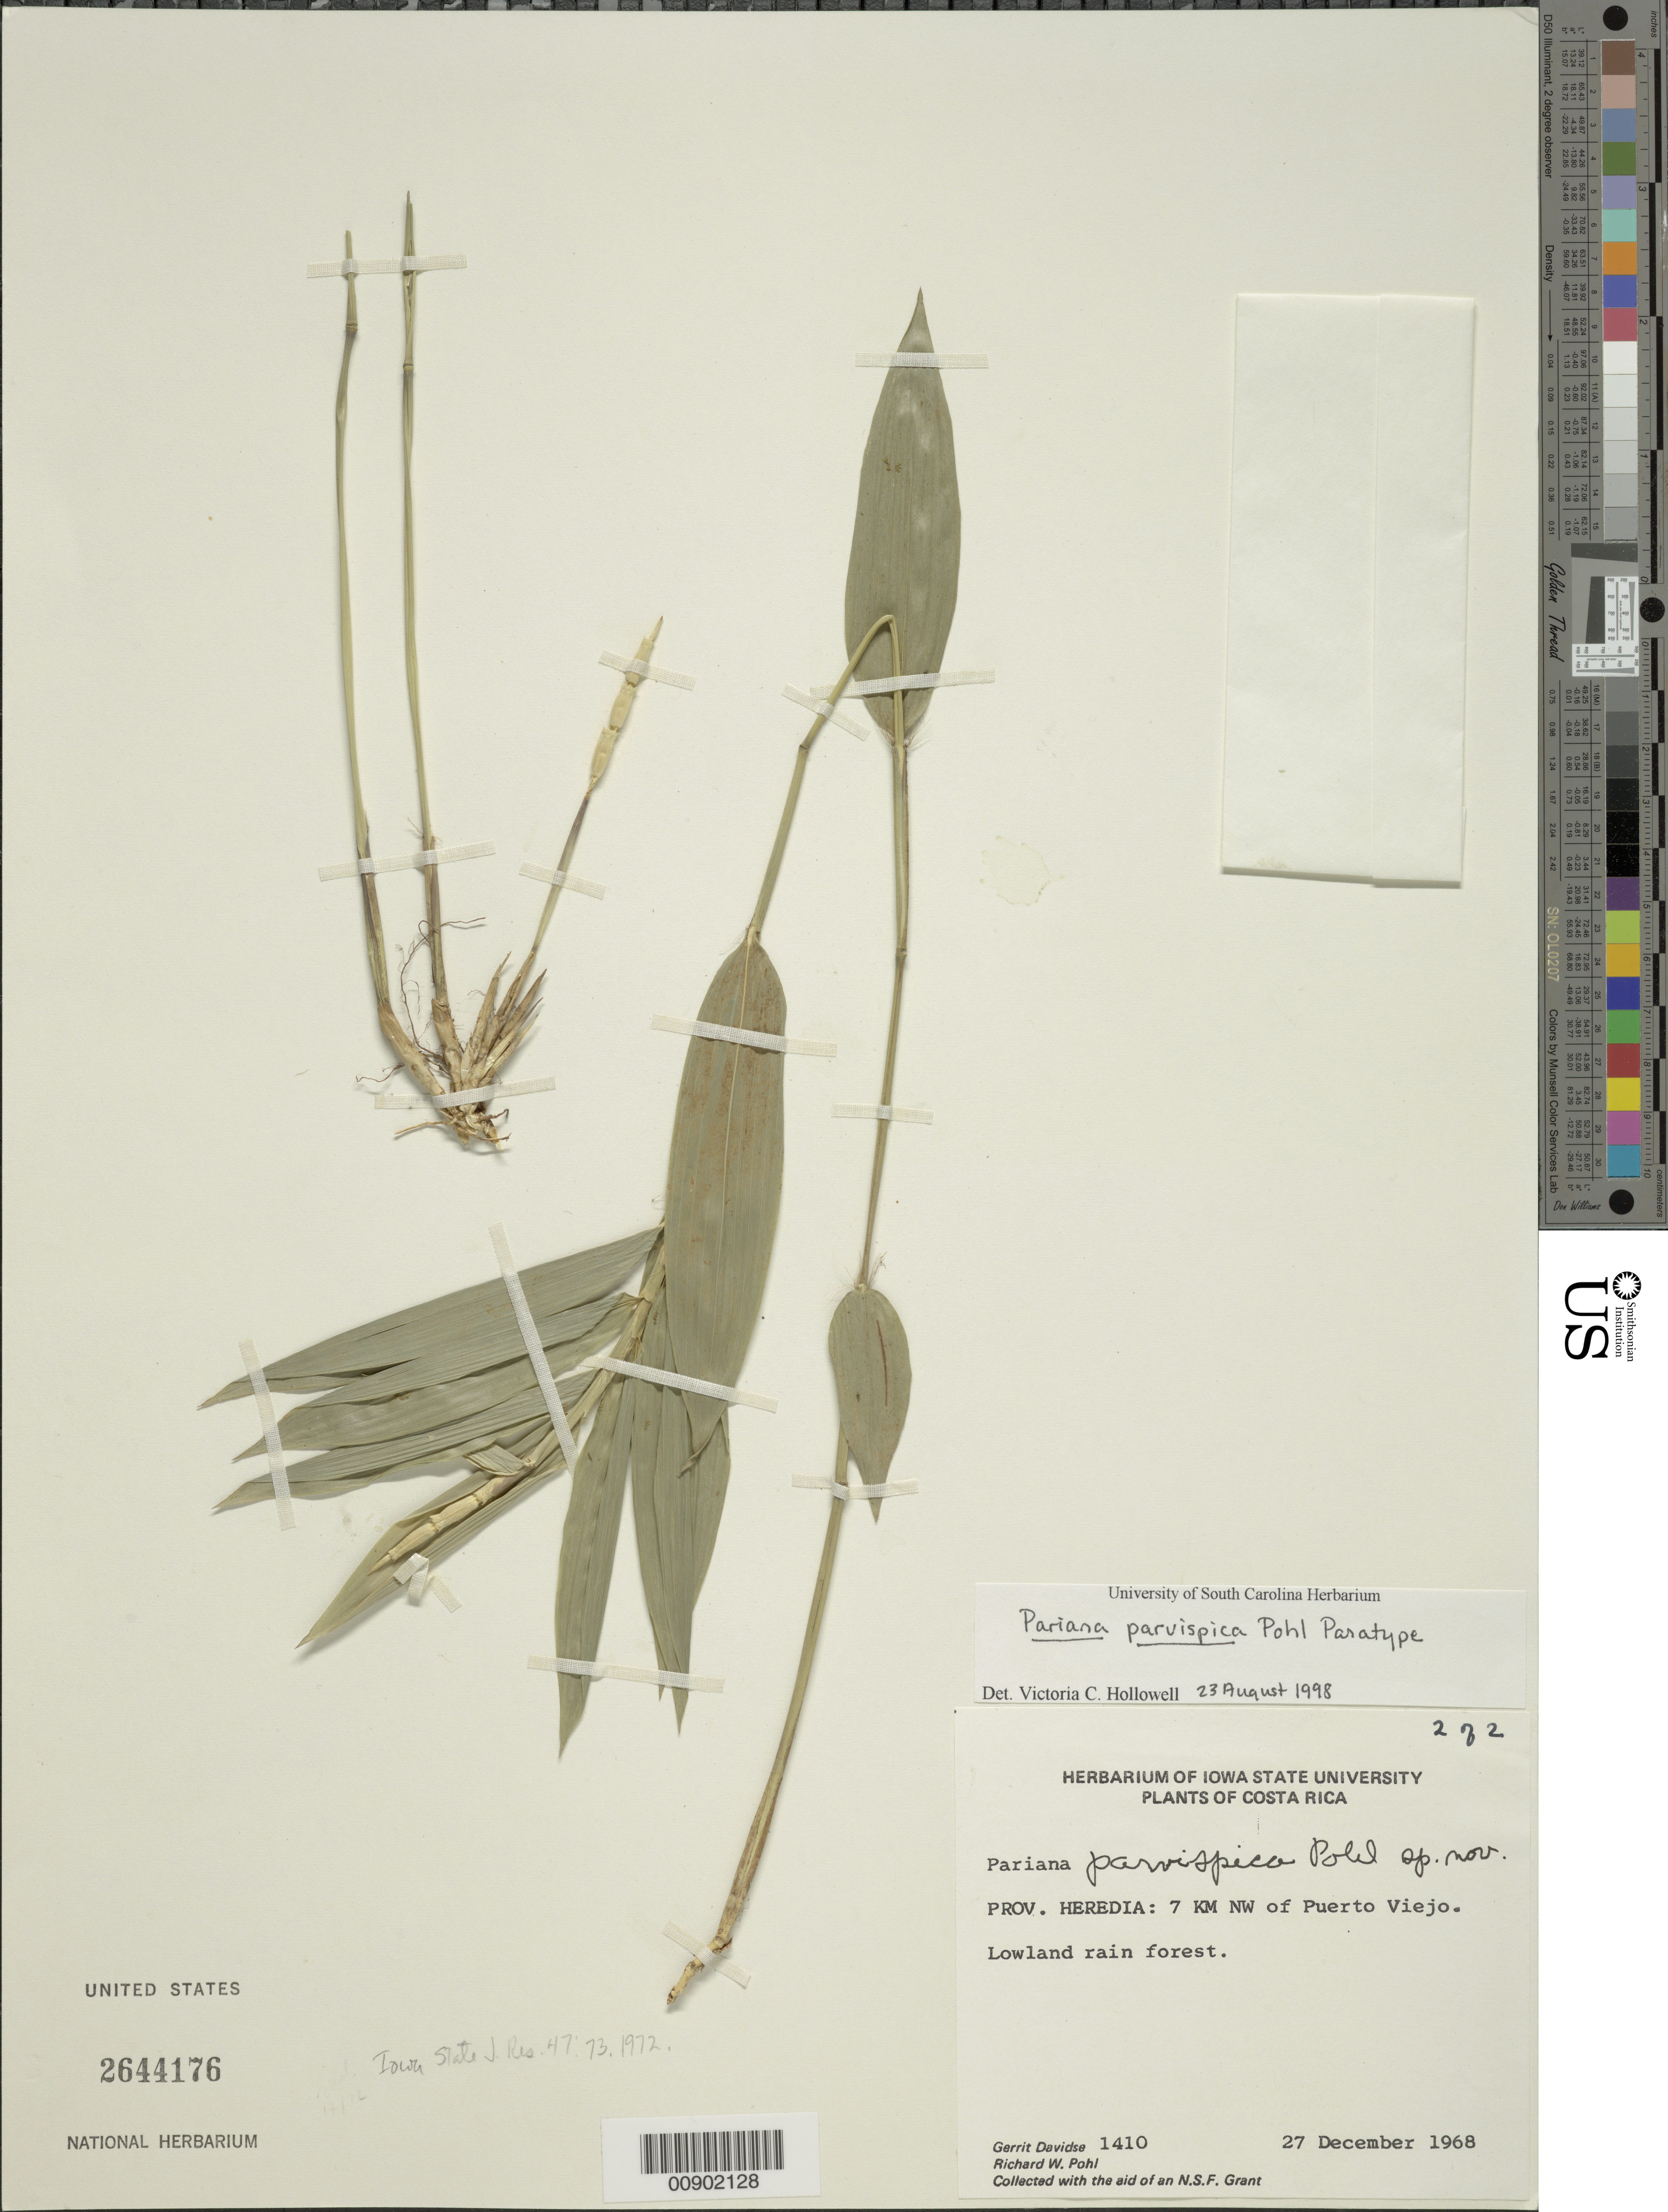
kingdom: Plantae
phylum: Tracheophyta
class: Liliopsida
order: Poales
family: Poaceae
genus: Pariana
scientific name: Pariana parvispica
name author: R.W. Pohl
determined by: Hollowell, V. C., (USCH)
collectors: G. Davidse & R. W. Pohl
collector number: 1410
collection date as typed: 27 Dec 1968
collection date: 1968-12-27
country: Costa Rica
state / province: Heredia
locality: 7 km NW of Puerto Viejo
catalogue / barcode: US 2644176